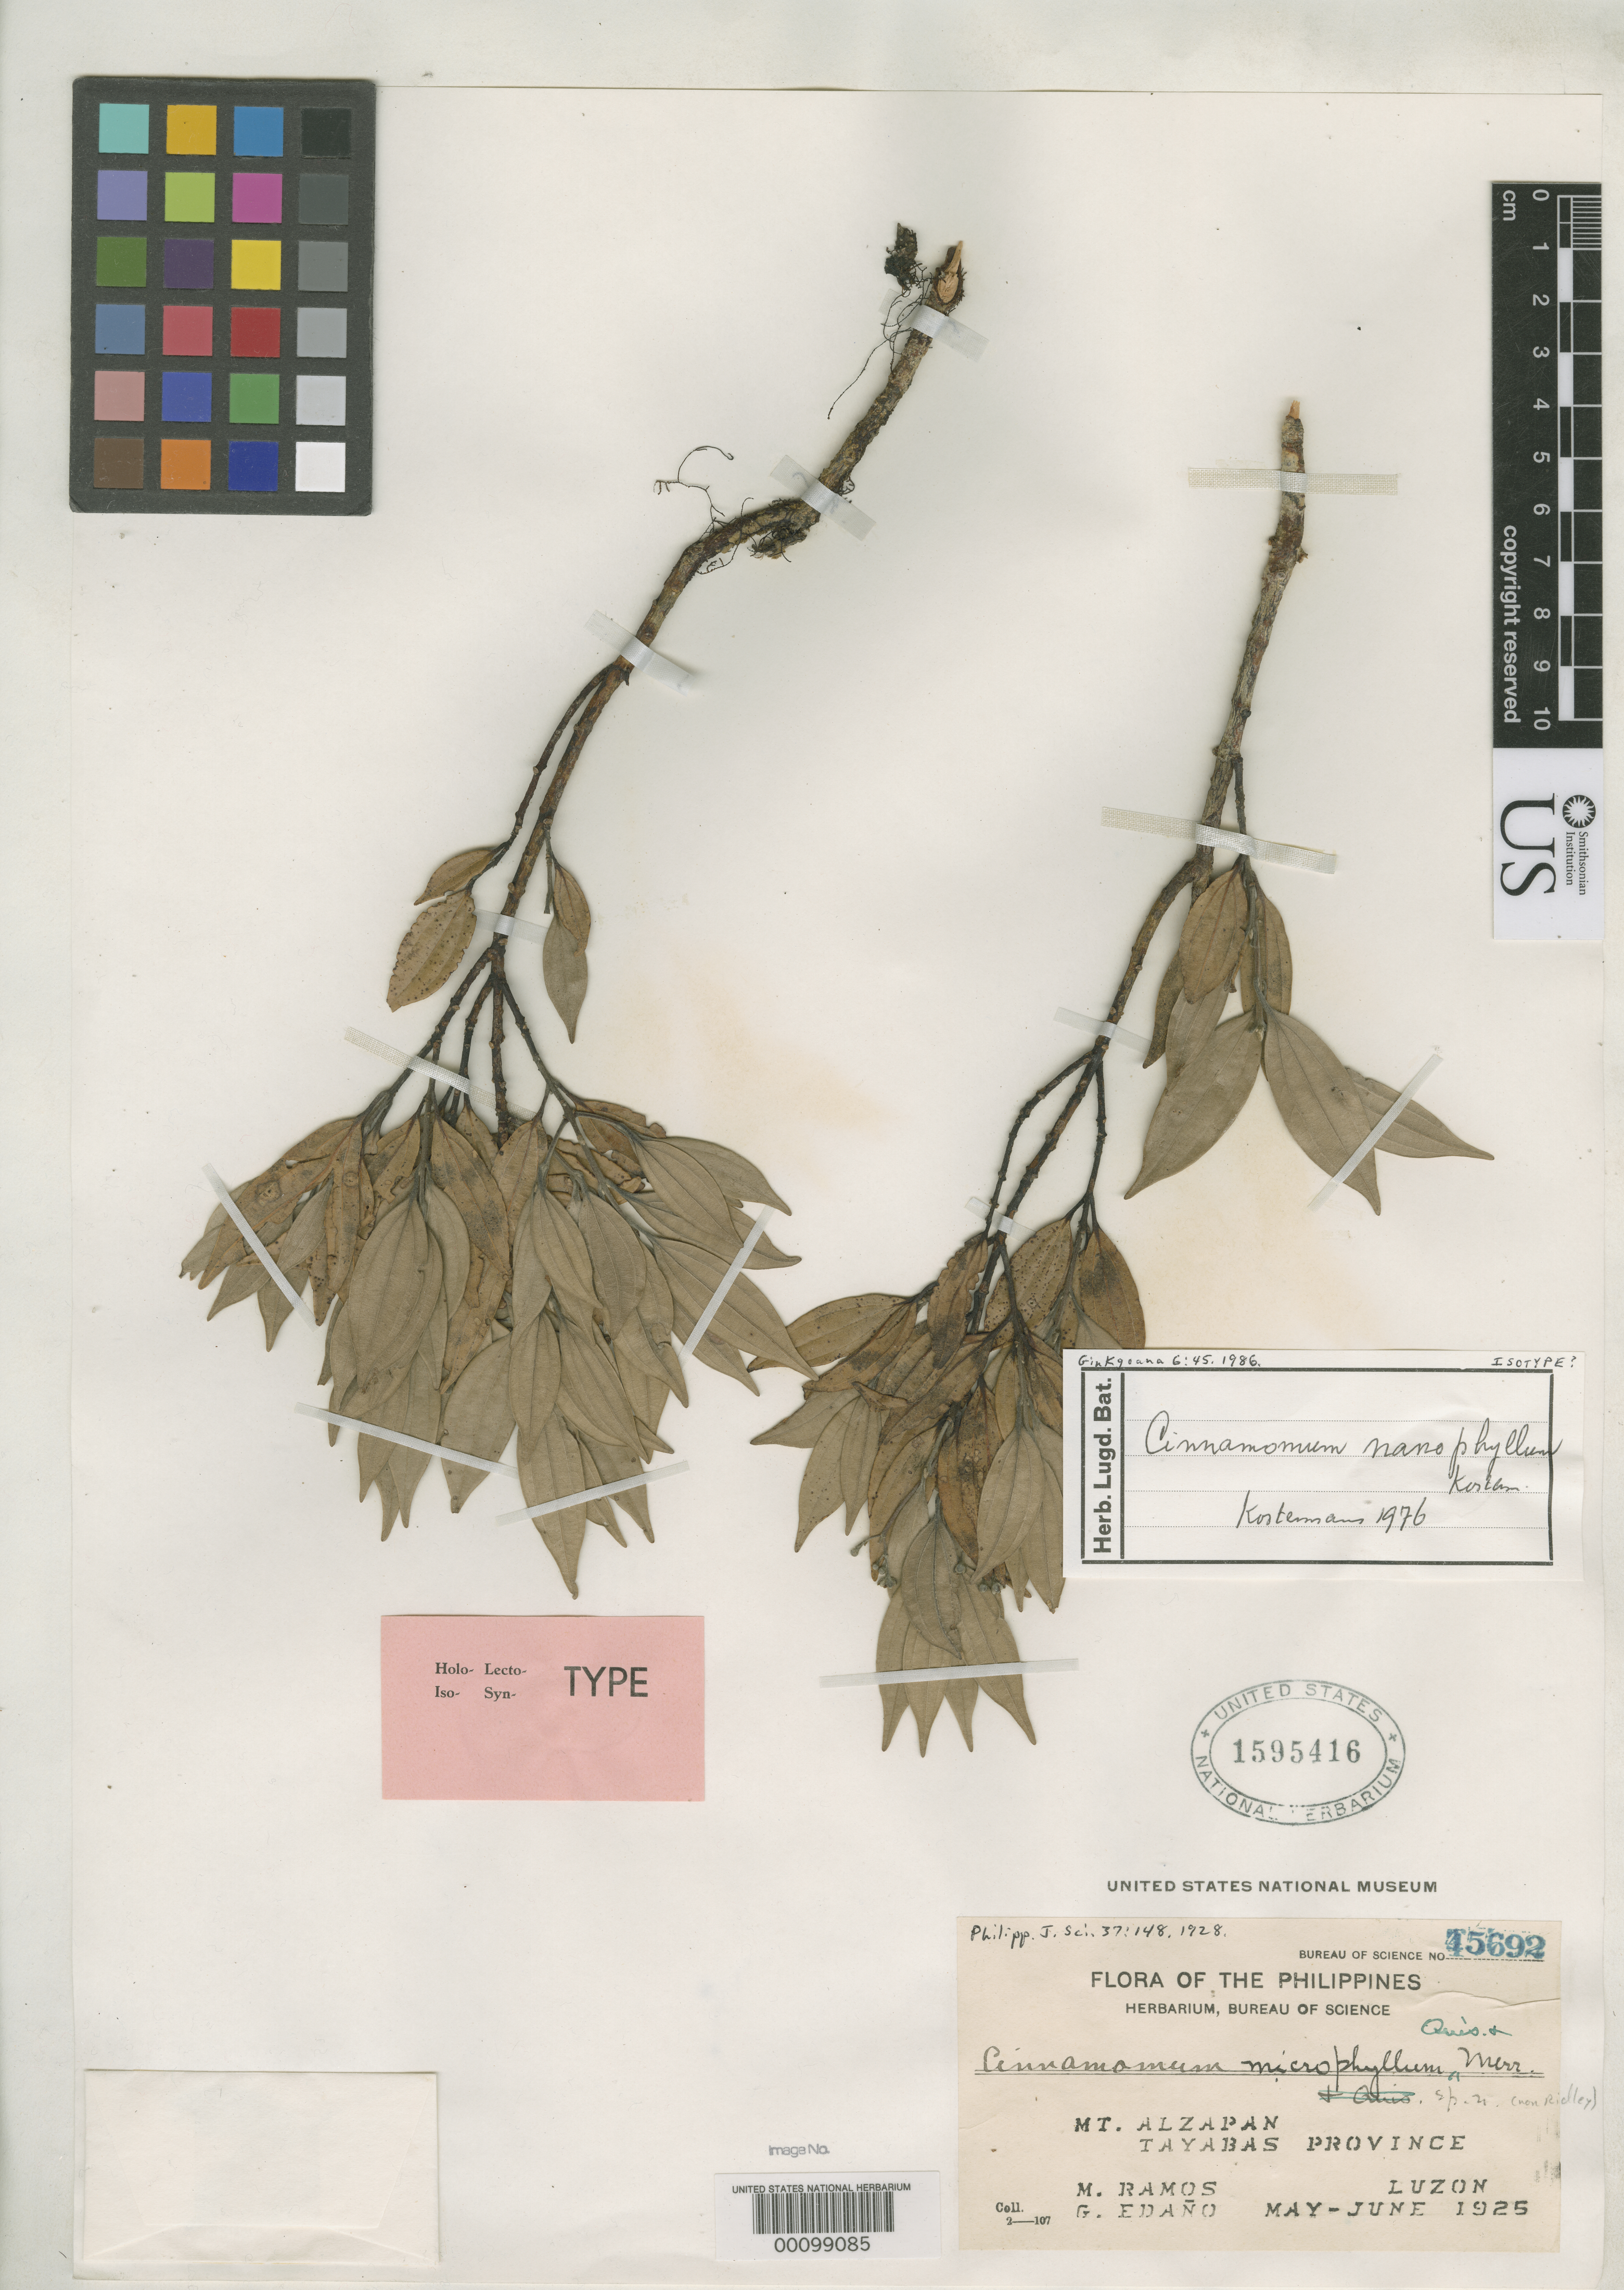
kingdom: Plantae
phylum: Tracheophyta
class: Magnoliopsida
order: Laurales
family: Lauraceae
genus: Cinnamomum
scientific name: Cinnamomum microphyllum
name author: Quisumb. & Merr.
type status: Isotype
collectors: M. Ramos & G. E. Edaño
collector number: Bur. Sci. 45692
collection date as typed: May 1925 to -- Jun 1925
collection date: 1925-05/1925-06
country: Philippines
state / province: Cagayan Valley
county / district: Nueva Vizcaya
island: Luzon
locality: Mt. Alzapan.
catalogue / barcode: US 1595416-2